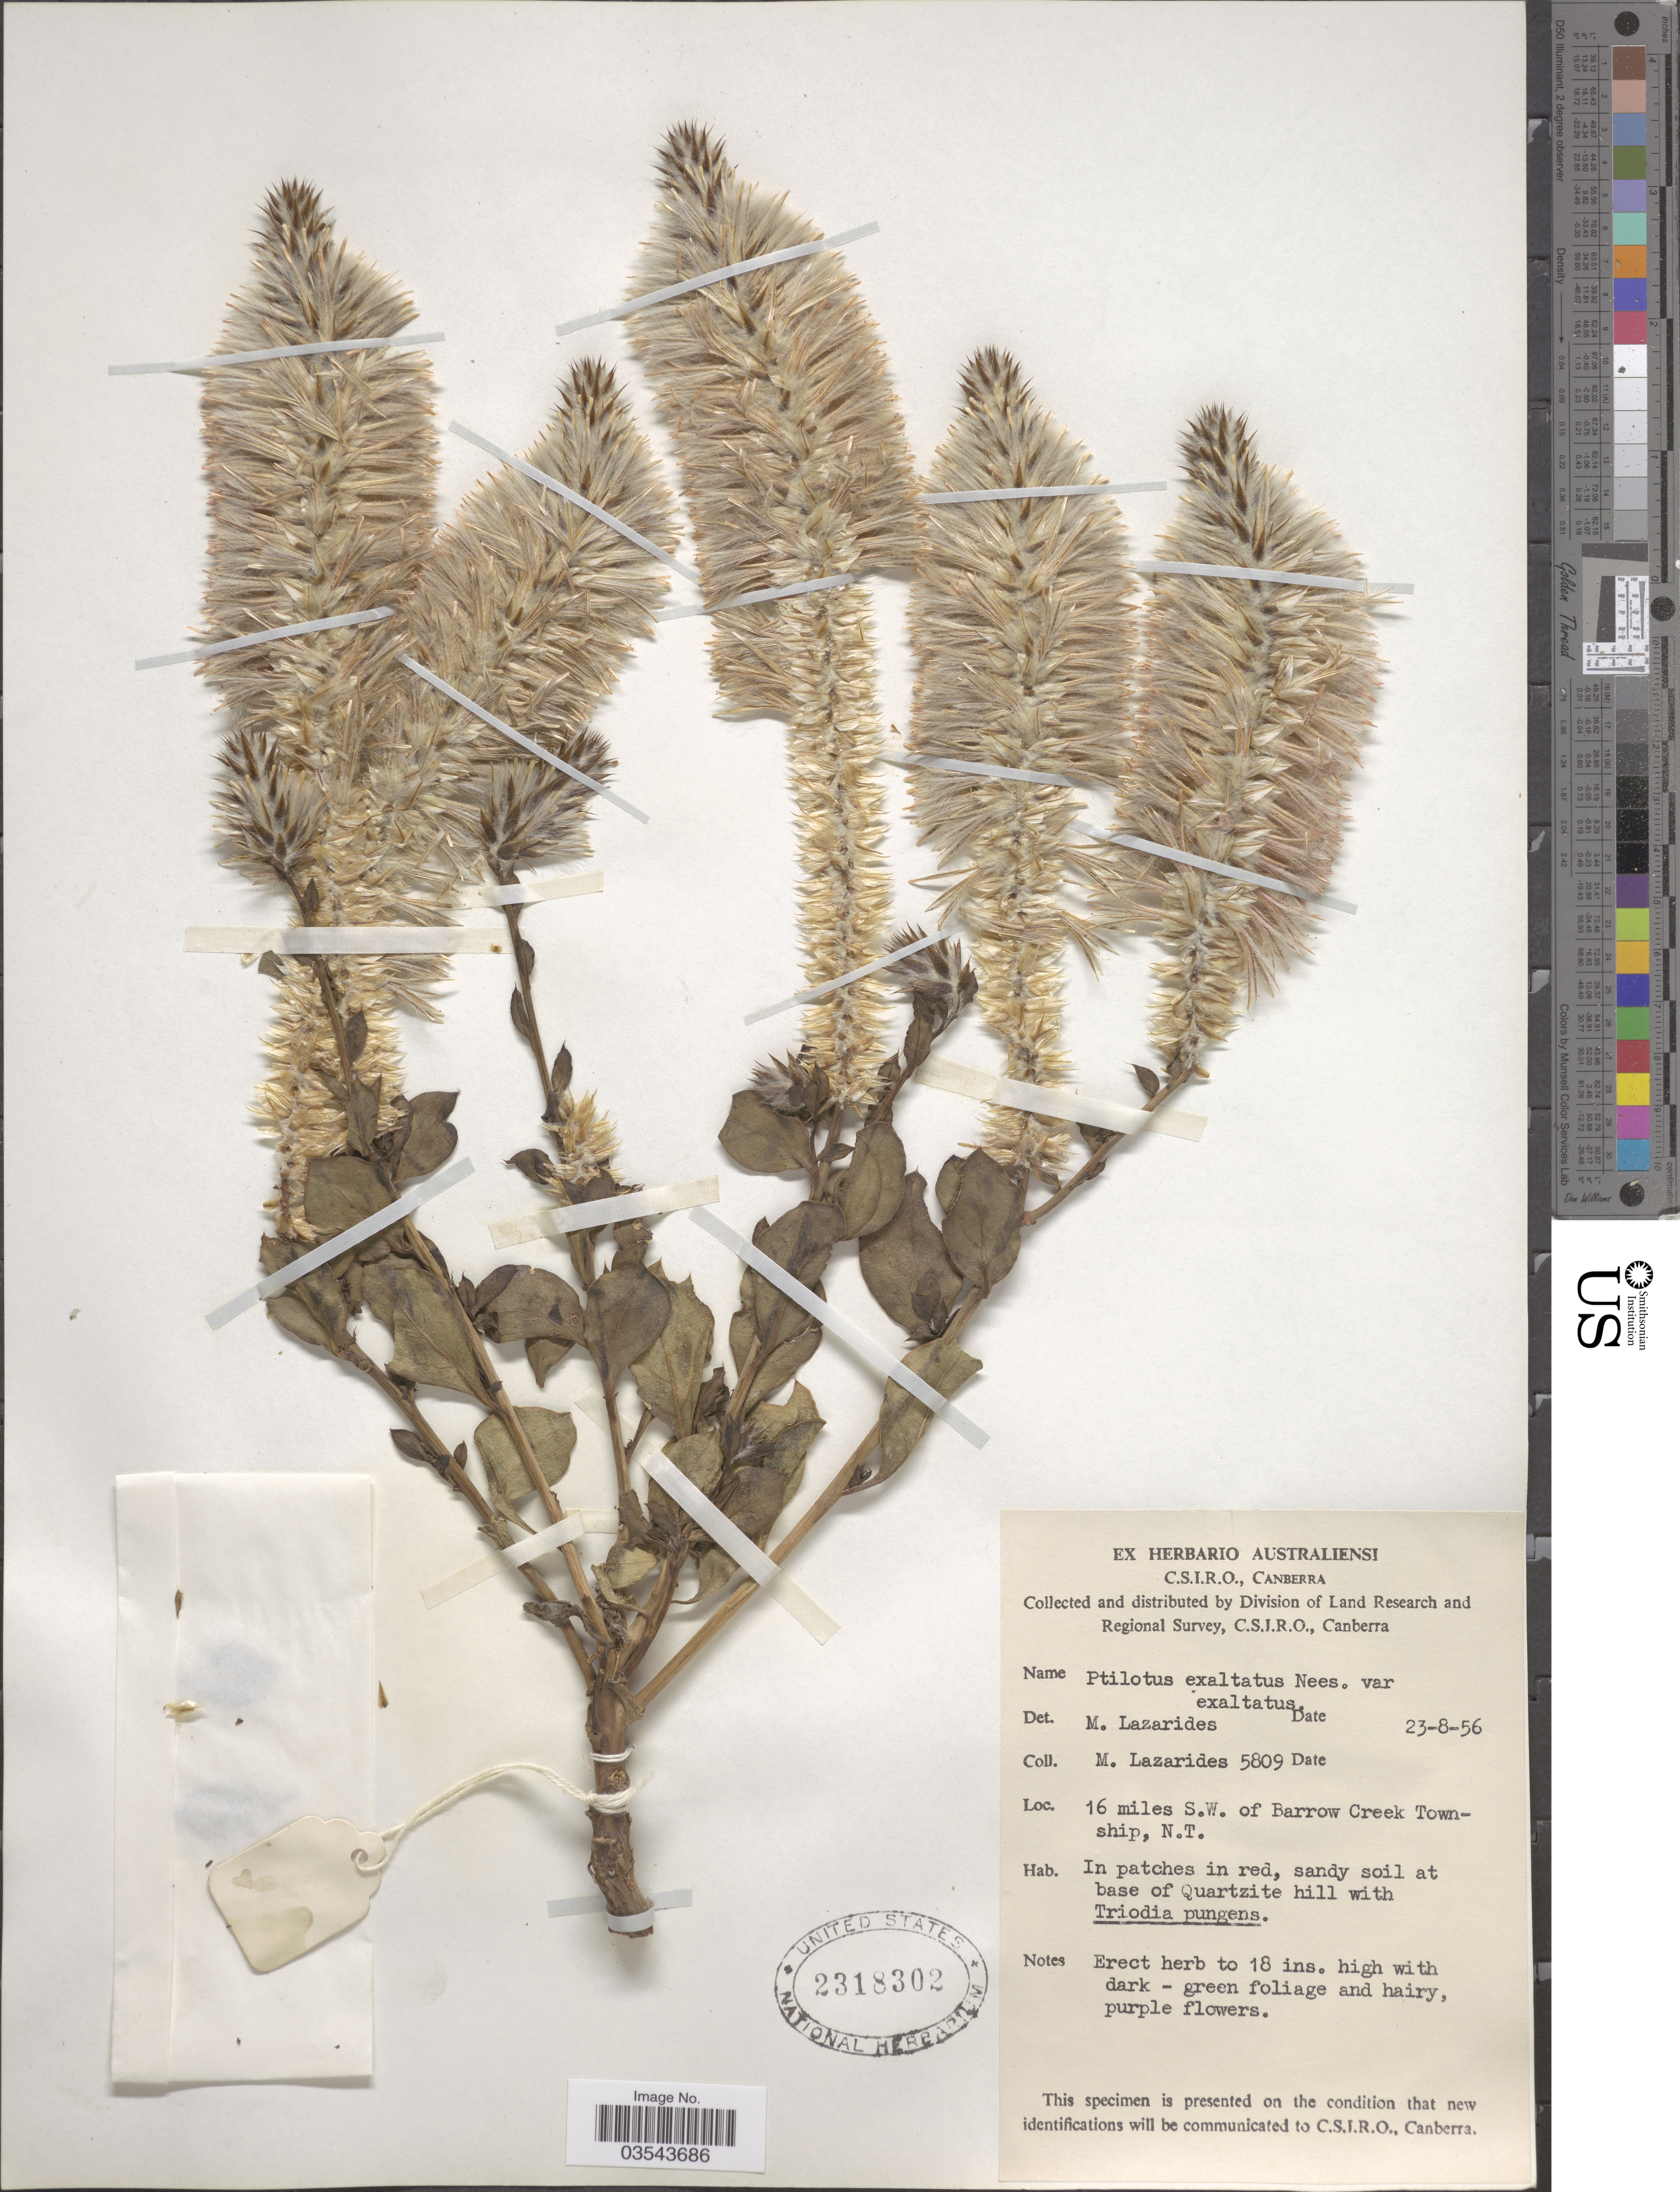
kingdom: Plantae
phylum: Tracheophyta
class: Magnoliopsida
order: Caryophyllales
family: Amaranthaceae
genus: Ptilotus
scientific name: Ptilotus exaltatus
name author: Nees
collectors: M. Lazarides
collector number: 5809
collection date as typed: Transcribed d/m/y: 23/8/56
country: Australia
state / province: Northern Territory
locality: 16 miles S.W of Barrow Creek Township, N.T.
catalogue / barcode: US 2318302